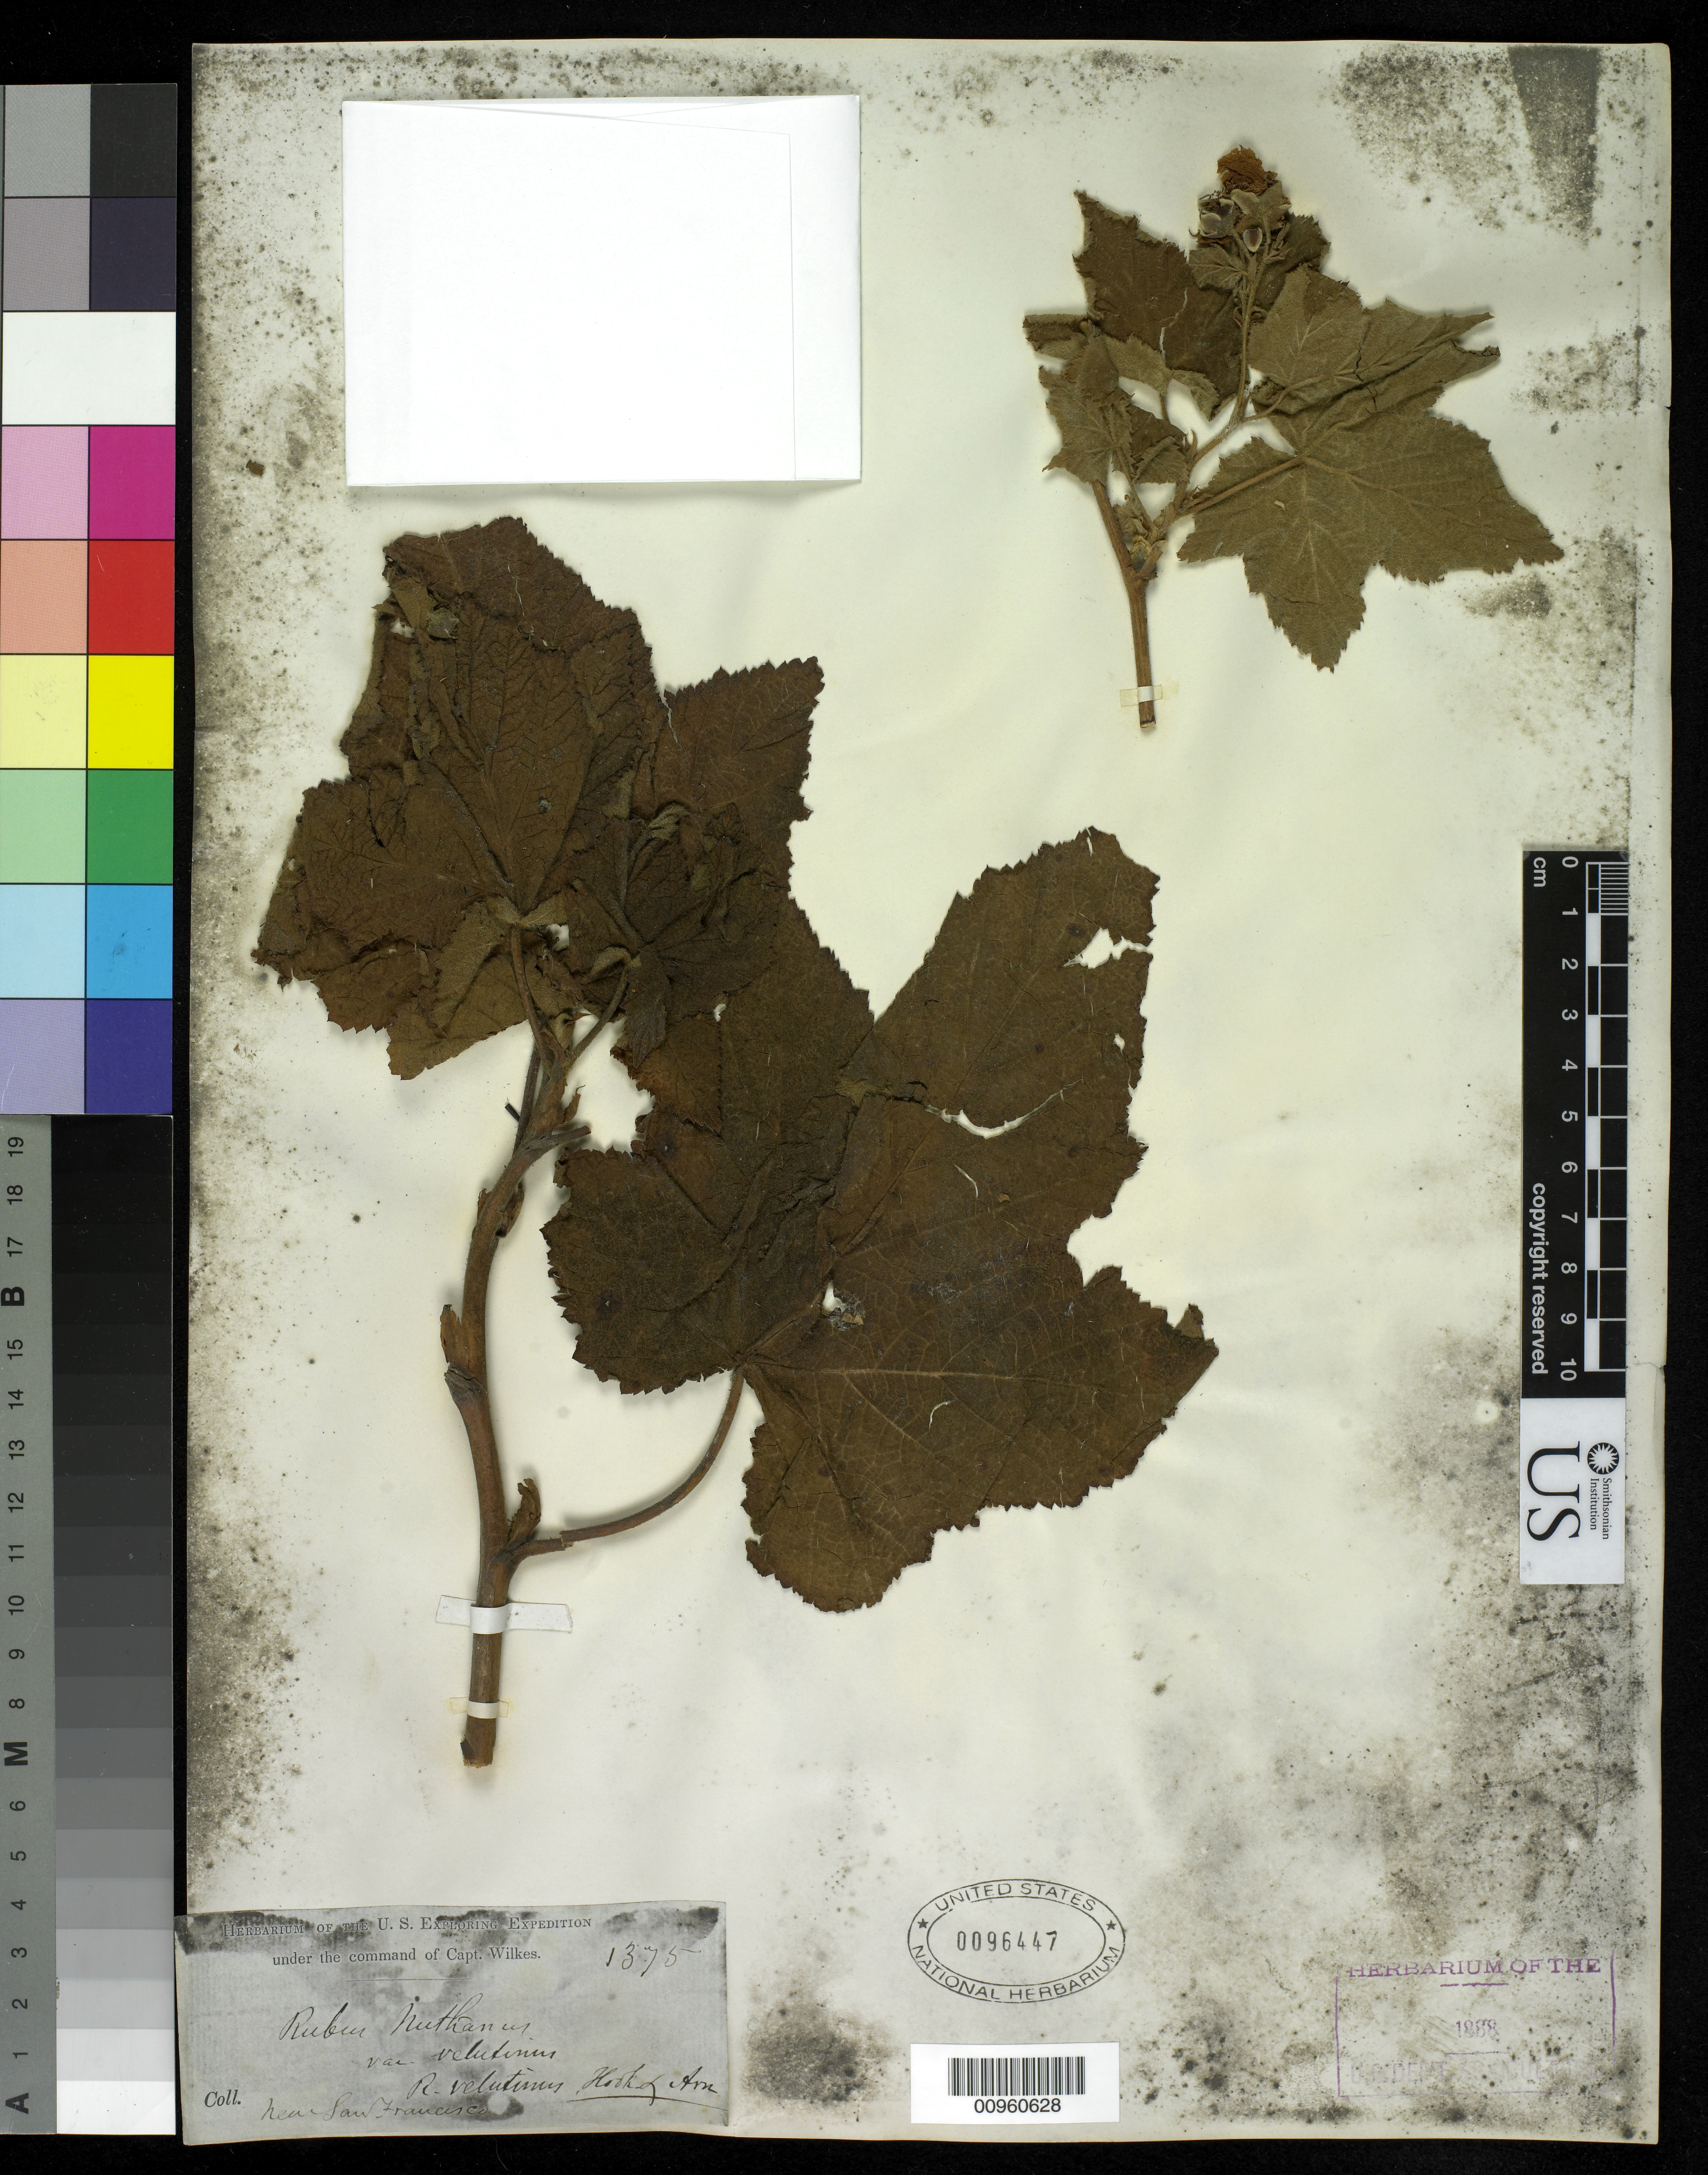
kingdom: Plantae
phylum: Tracheophyta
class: Magnoliopsida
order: Rosales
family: Rosaceae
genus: Rubus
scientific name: Rubus tomentosus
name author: Borkh.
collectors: Wilkes Explor. Exped.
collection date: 1838/1842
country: United States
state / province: California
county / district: San Francisco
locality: Near San Francisco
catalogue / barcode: US 96447